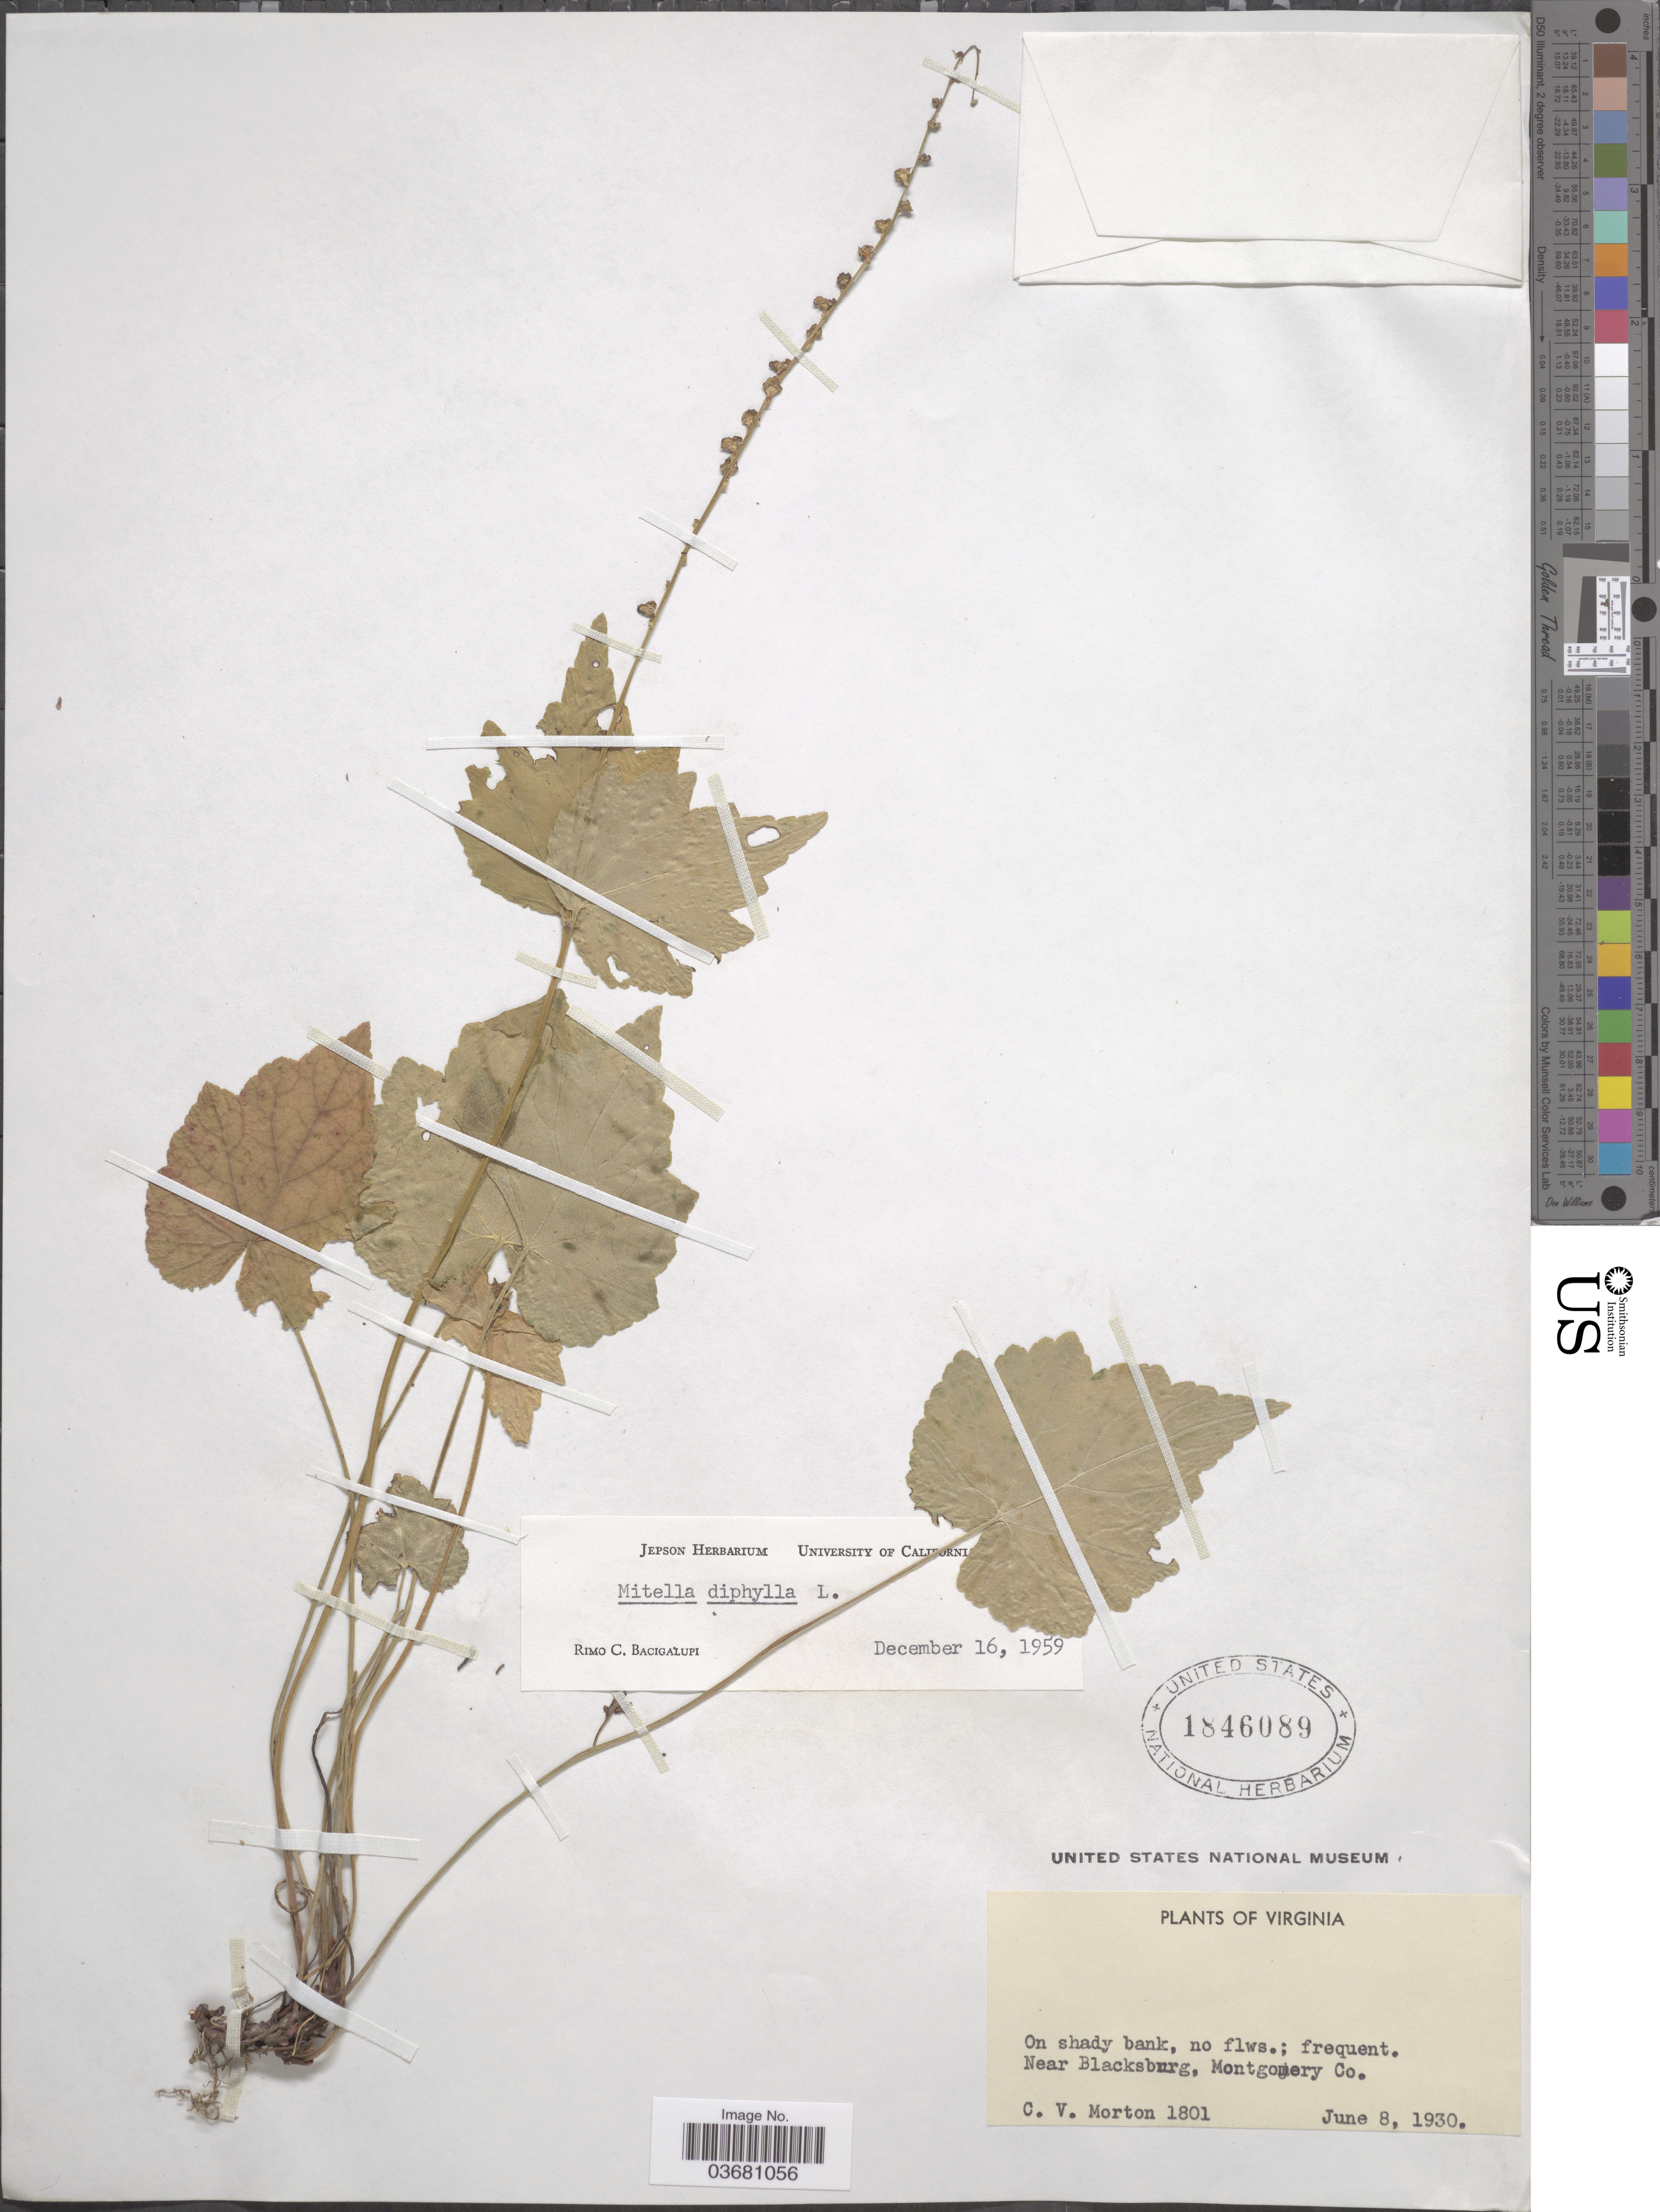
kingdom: Plantae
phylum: Tracheophyta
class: Magnoliopsida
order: Saxifragales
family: Saxifragaceae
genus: Mitella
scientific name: Mitella diphylla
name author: L.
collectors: C. V. Morton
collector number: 1801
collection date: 1930-06-08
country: United States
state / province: Virginia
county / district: Montgomery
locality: Near Blacksburg, Montgomery Co.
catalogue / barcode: US 1846089